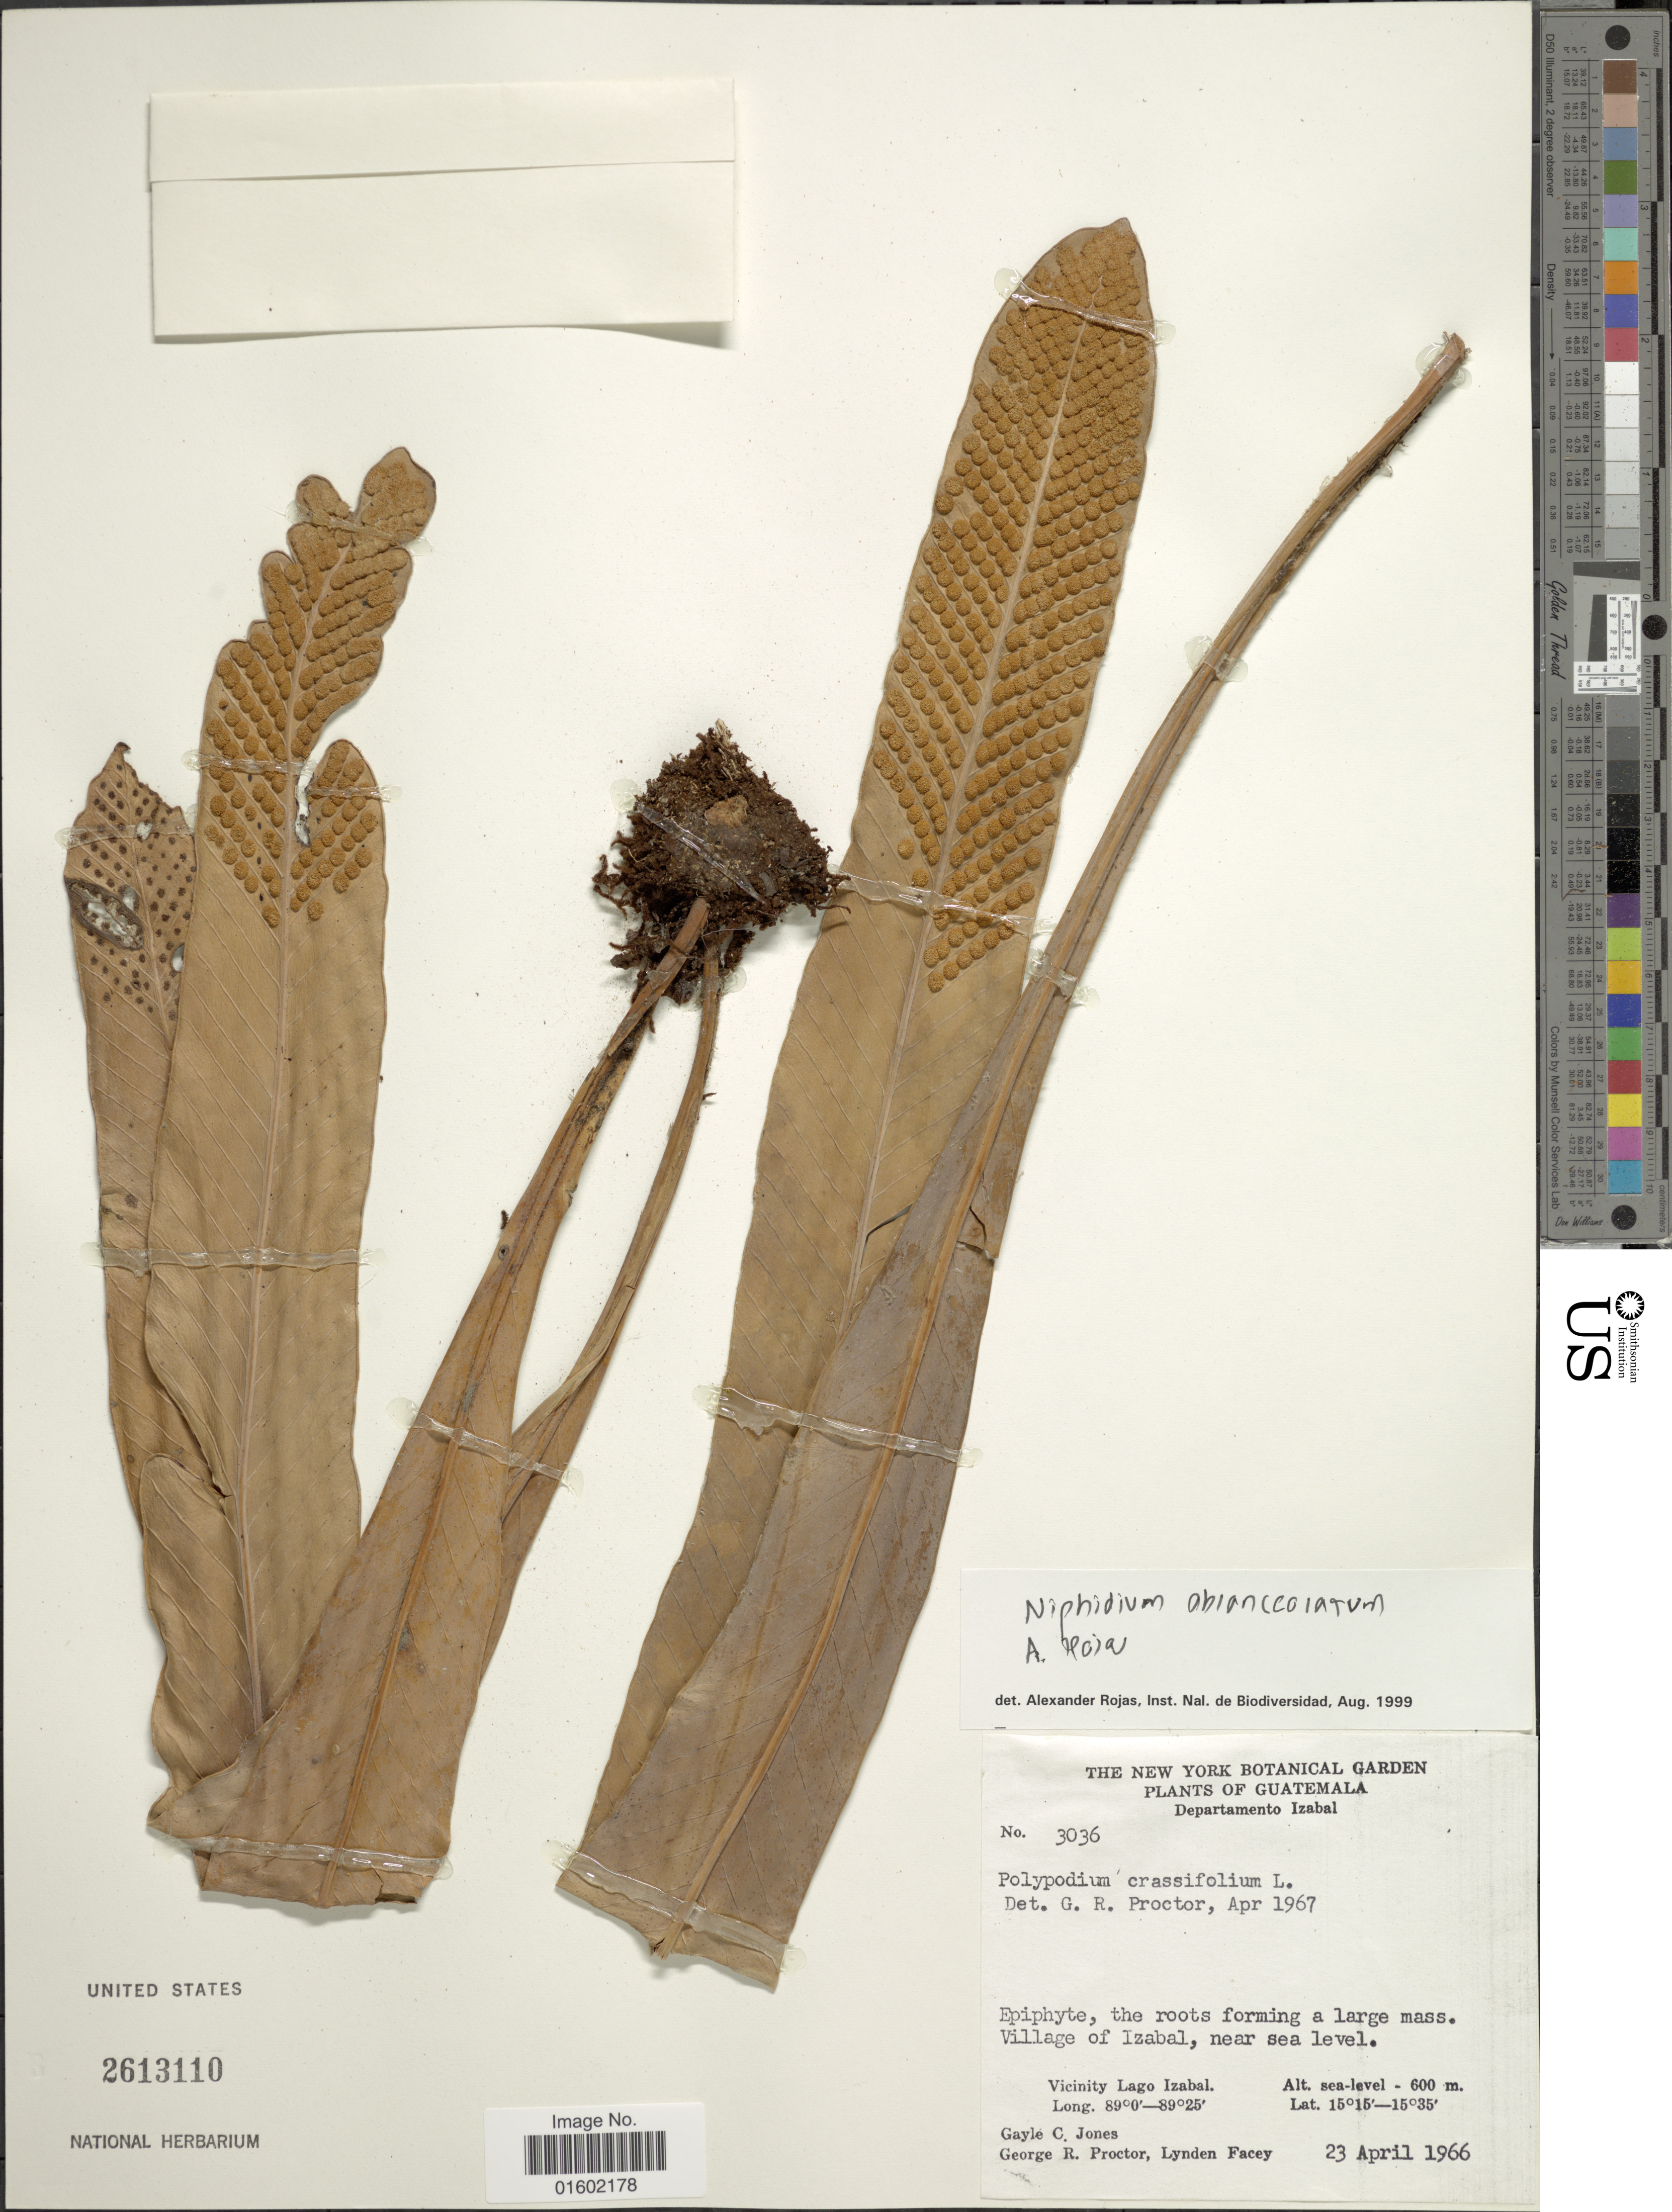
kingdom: Plantae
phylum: Tracheophyta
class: Polypodiopsida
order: Polypodiales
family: Polypodiaceae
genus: Niphidium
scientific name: Niphidium crassifolium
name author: (L.) Lellinger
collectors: G. C. Jones, G. R. Proctor & L. Facey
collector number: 3036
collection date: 1966-04-21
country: Guatemala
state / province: Izabal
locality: Departamento Izabal, Village of Izabal,Vicinity Lago Izabal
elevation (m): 600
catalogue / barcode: US 2613110